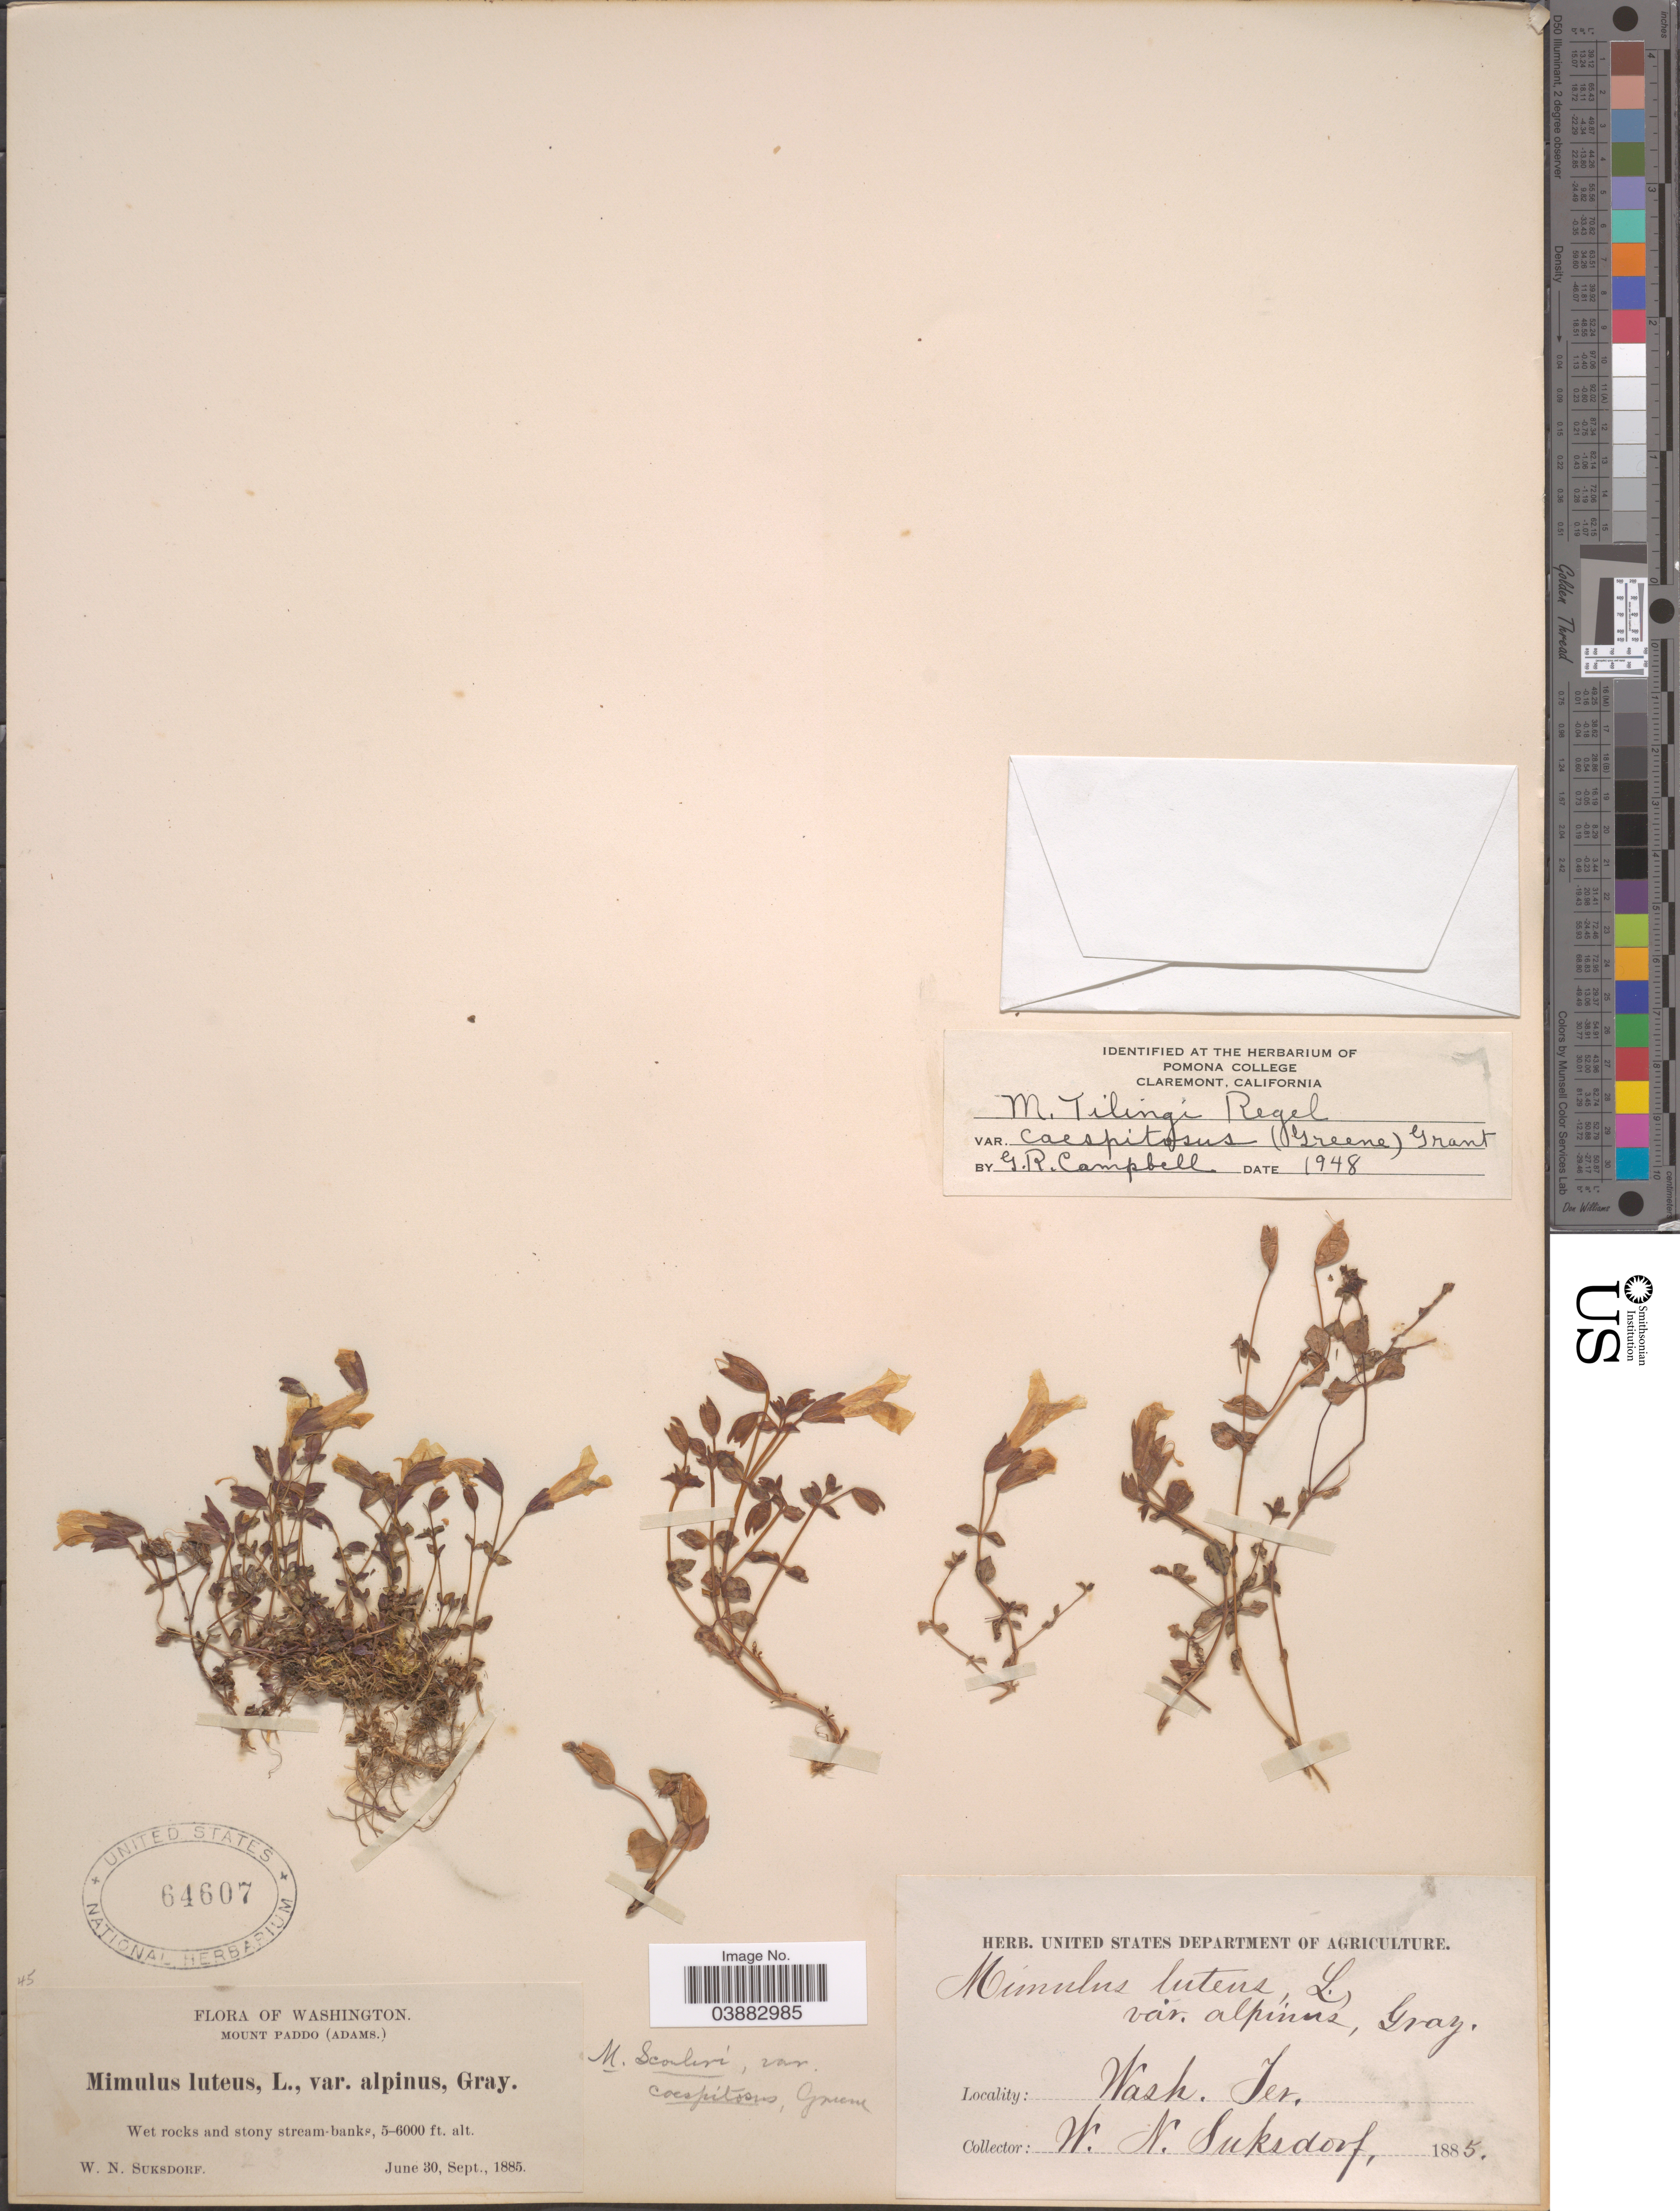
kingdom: Plantae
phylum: Tracheophyta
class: Magnoliopsida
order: Lamiales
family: Phrymaceae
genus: Mimulus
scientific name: Mimulus tilingii var. caespitosus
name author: (Greene) A.L. Grant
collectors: W. N. Suksdorf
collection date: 1885-06-30/1885-09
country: United States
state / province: Washington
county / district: Skamania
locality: Mount Paddo (Adams.). Wash. Ter.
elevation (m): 1524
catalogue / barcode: US 64607